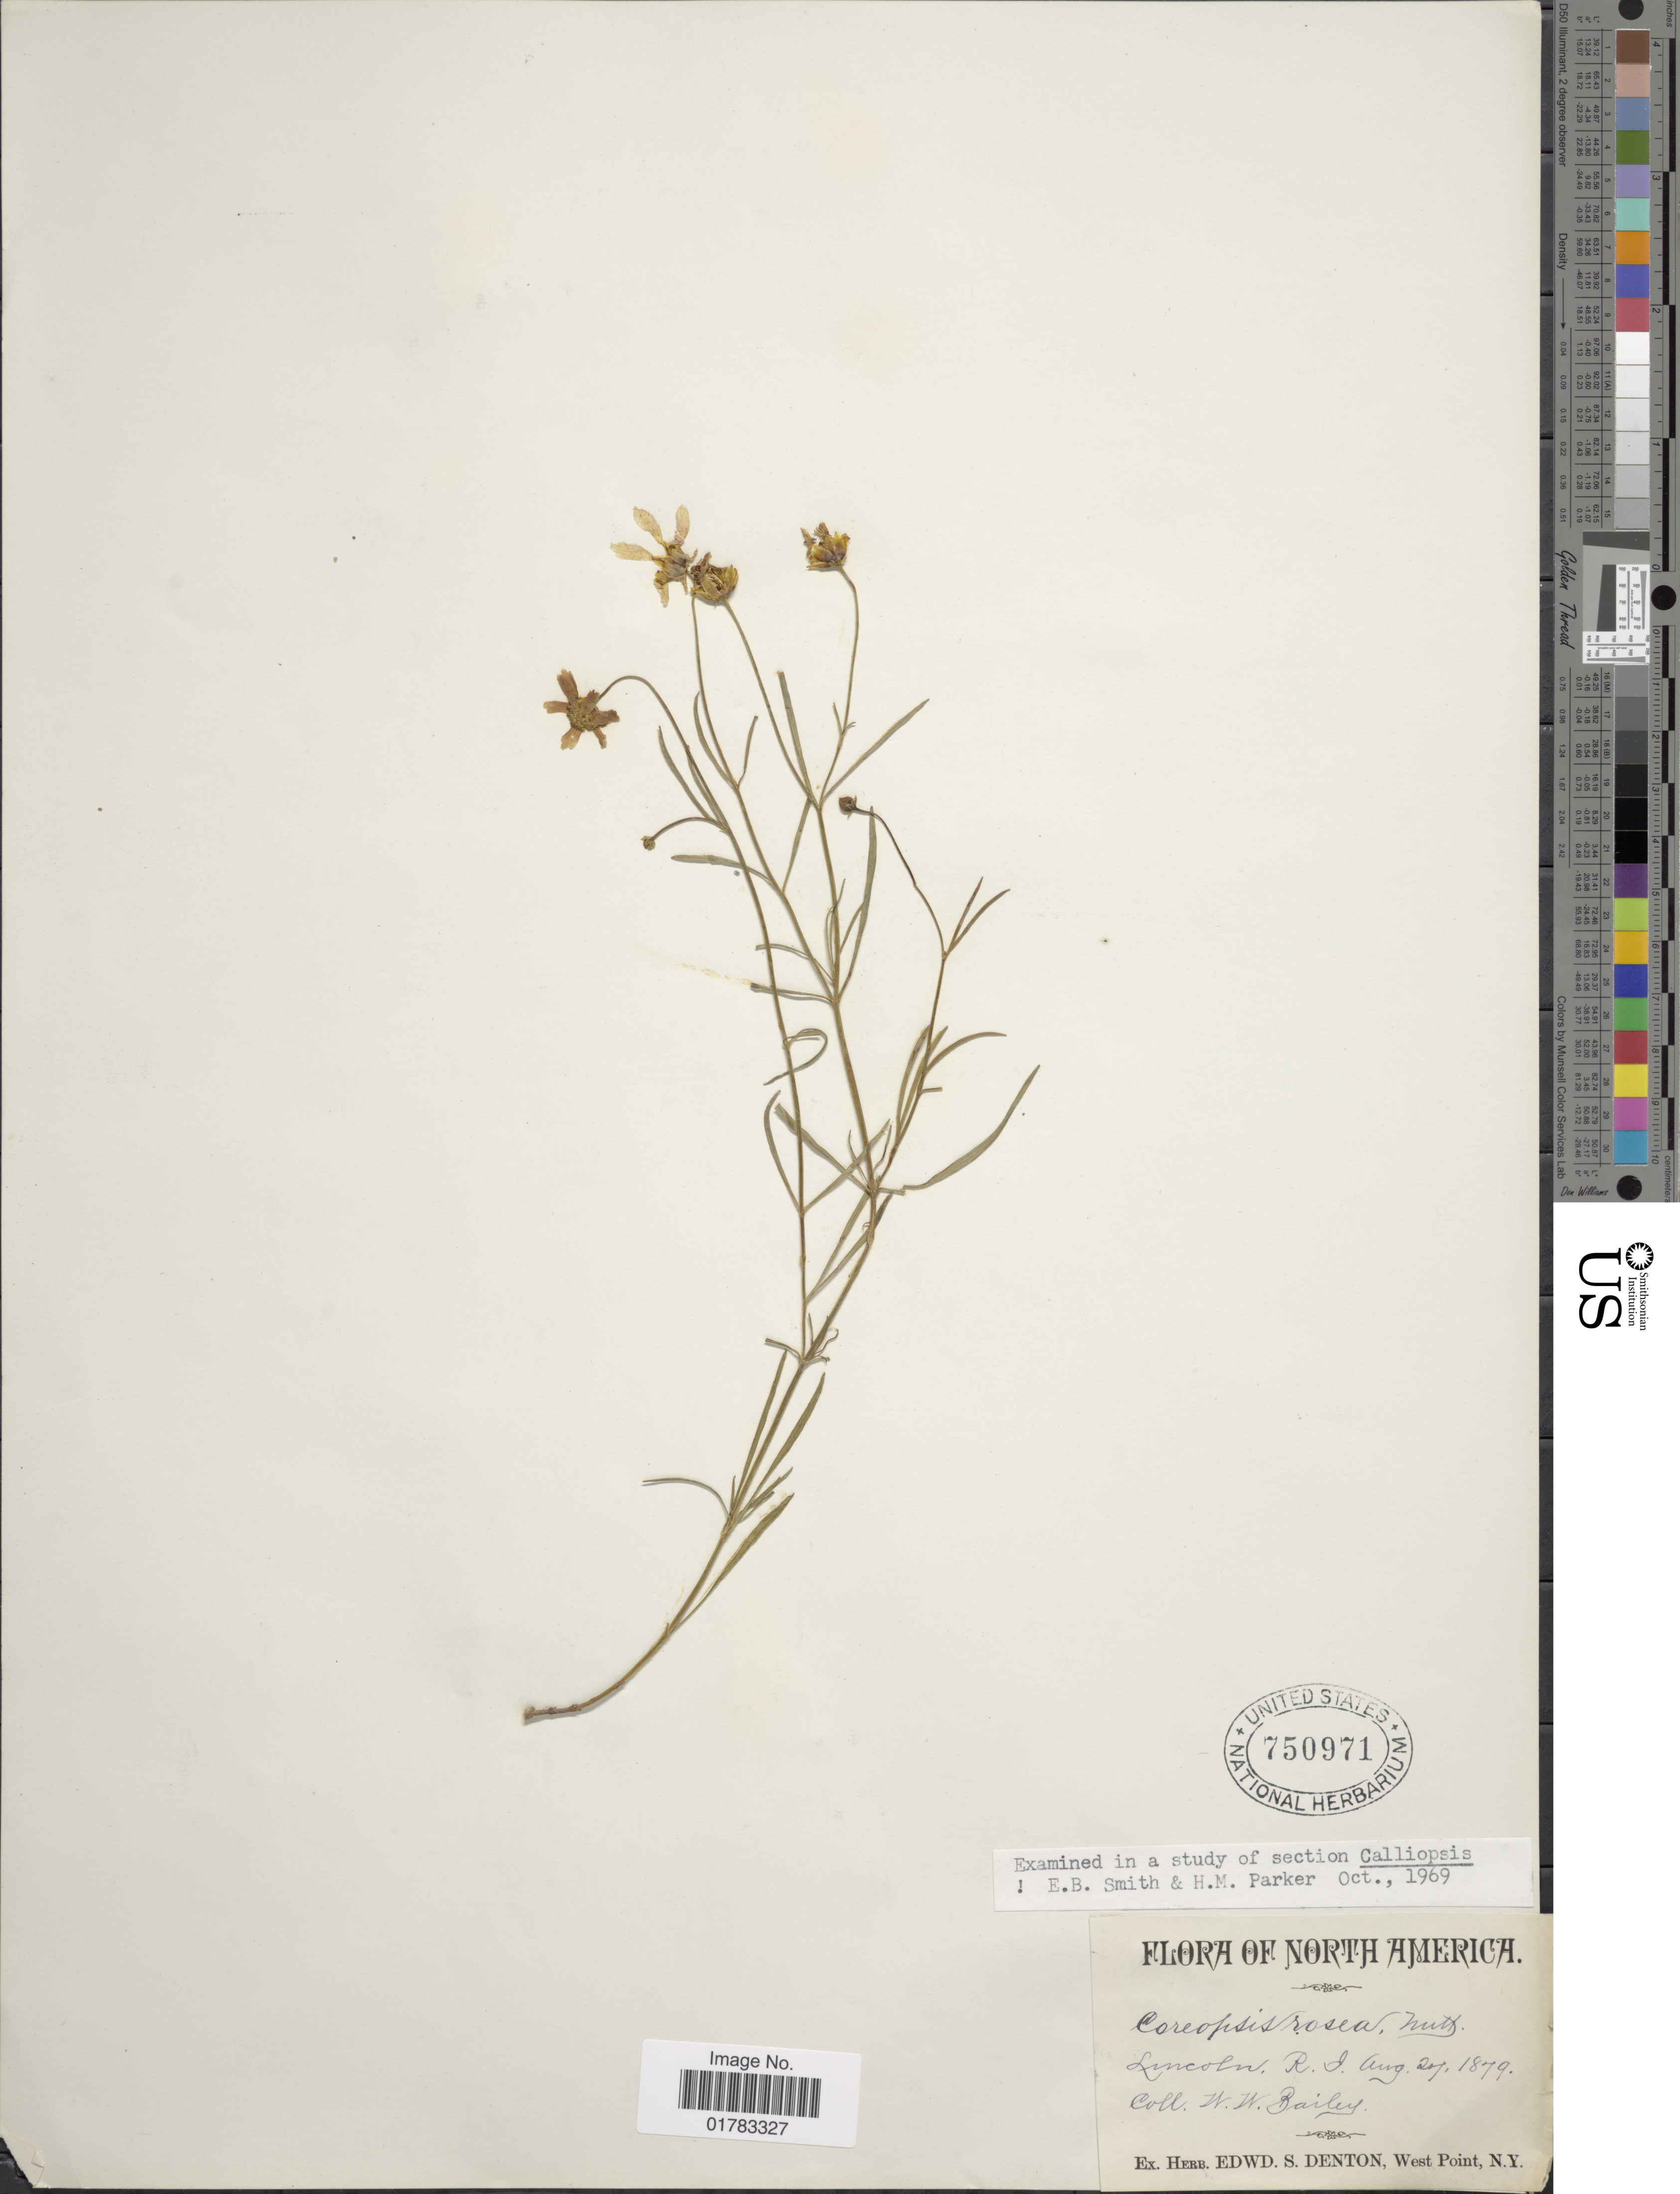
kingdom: Plantae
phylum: Tracheophyta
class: Magnoliopsida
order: Asterales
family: Asteraceae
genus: Coreopsis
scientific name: Coreopsis rosea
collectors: W. W. Bailey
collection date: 1879-08-20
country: United States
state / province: Rhode Island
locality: Lincoln, North America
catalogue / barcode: US 750971